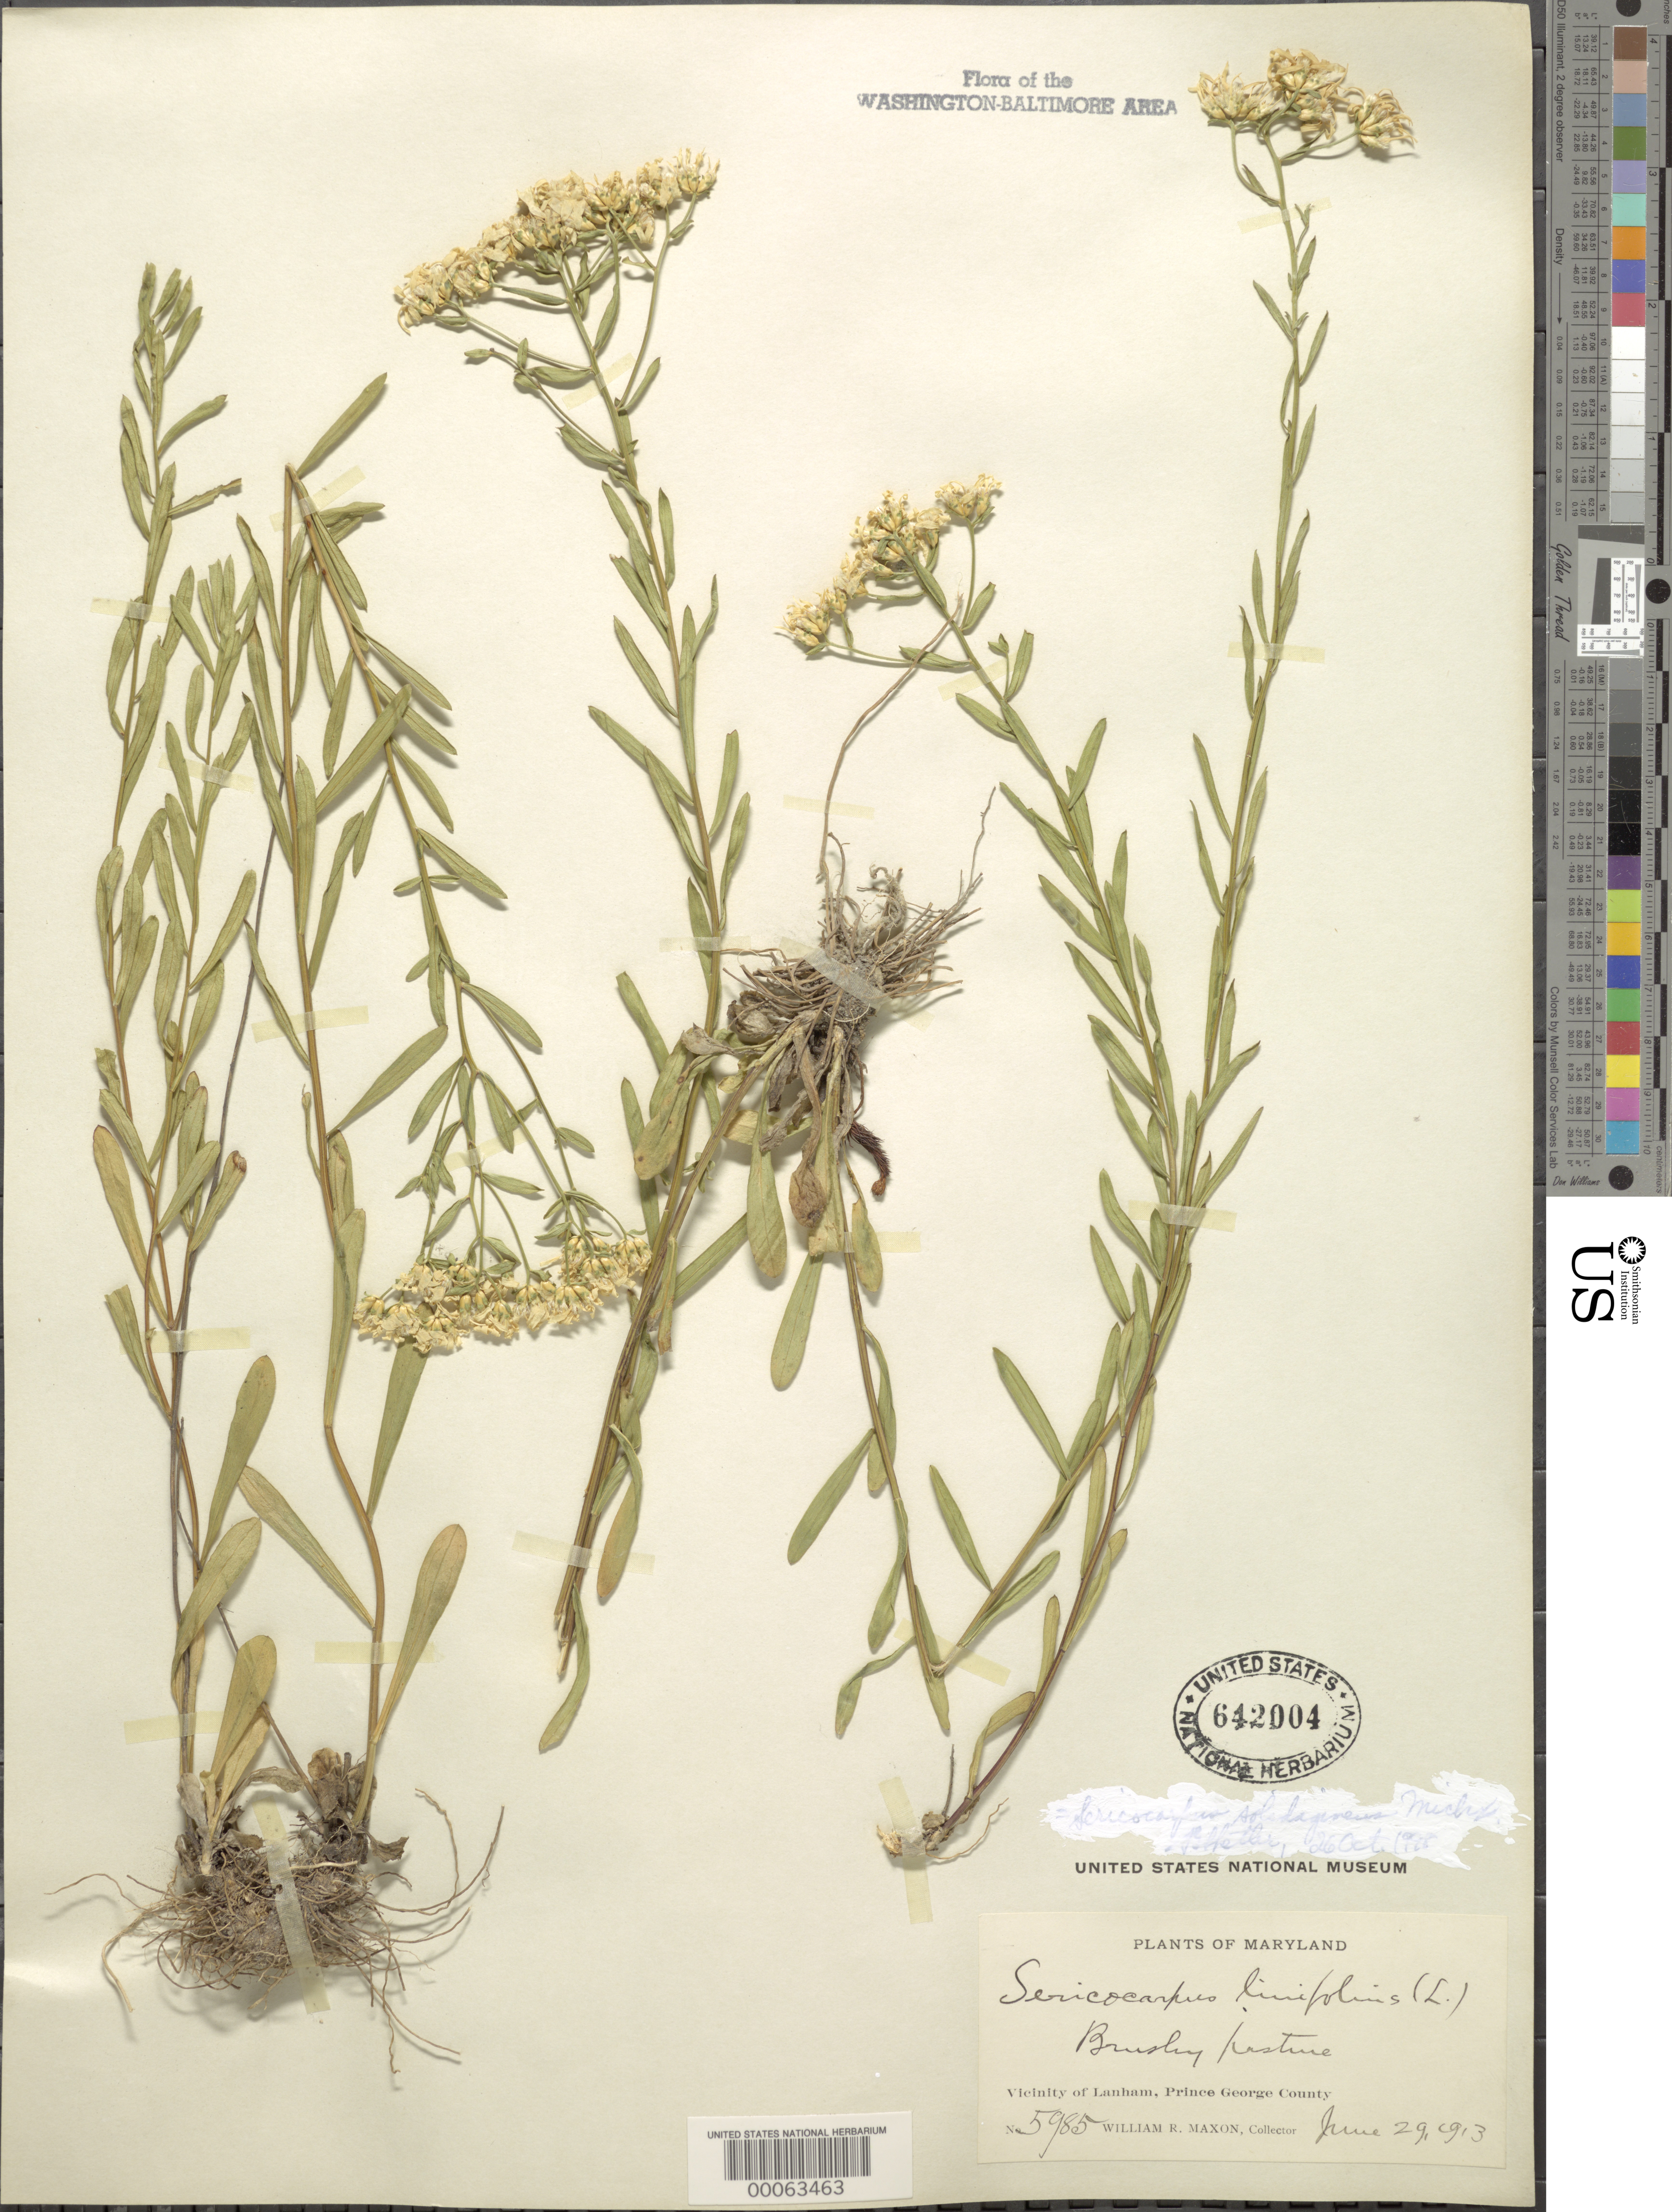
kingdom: Plantae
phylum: Tracheophyta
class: Magnoliopsida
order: Asterales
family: Asteraceae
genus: Sericocarpus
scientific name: Sericocarpus linifolius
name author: (L.) Britton, Stearns & Poggenb.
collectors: W. R. Maxon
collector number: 5985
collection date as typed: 29 Jun 1913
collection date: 1913-06-29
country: United States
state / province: Maryland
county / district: Prince George's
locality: Lanham vicinity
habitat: Brushy pasture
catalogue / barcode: US 642004